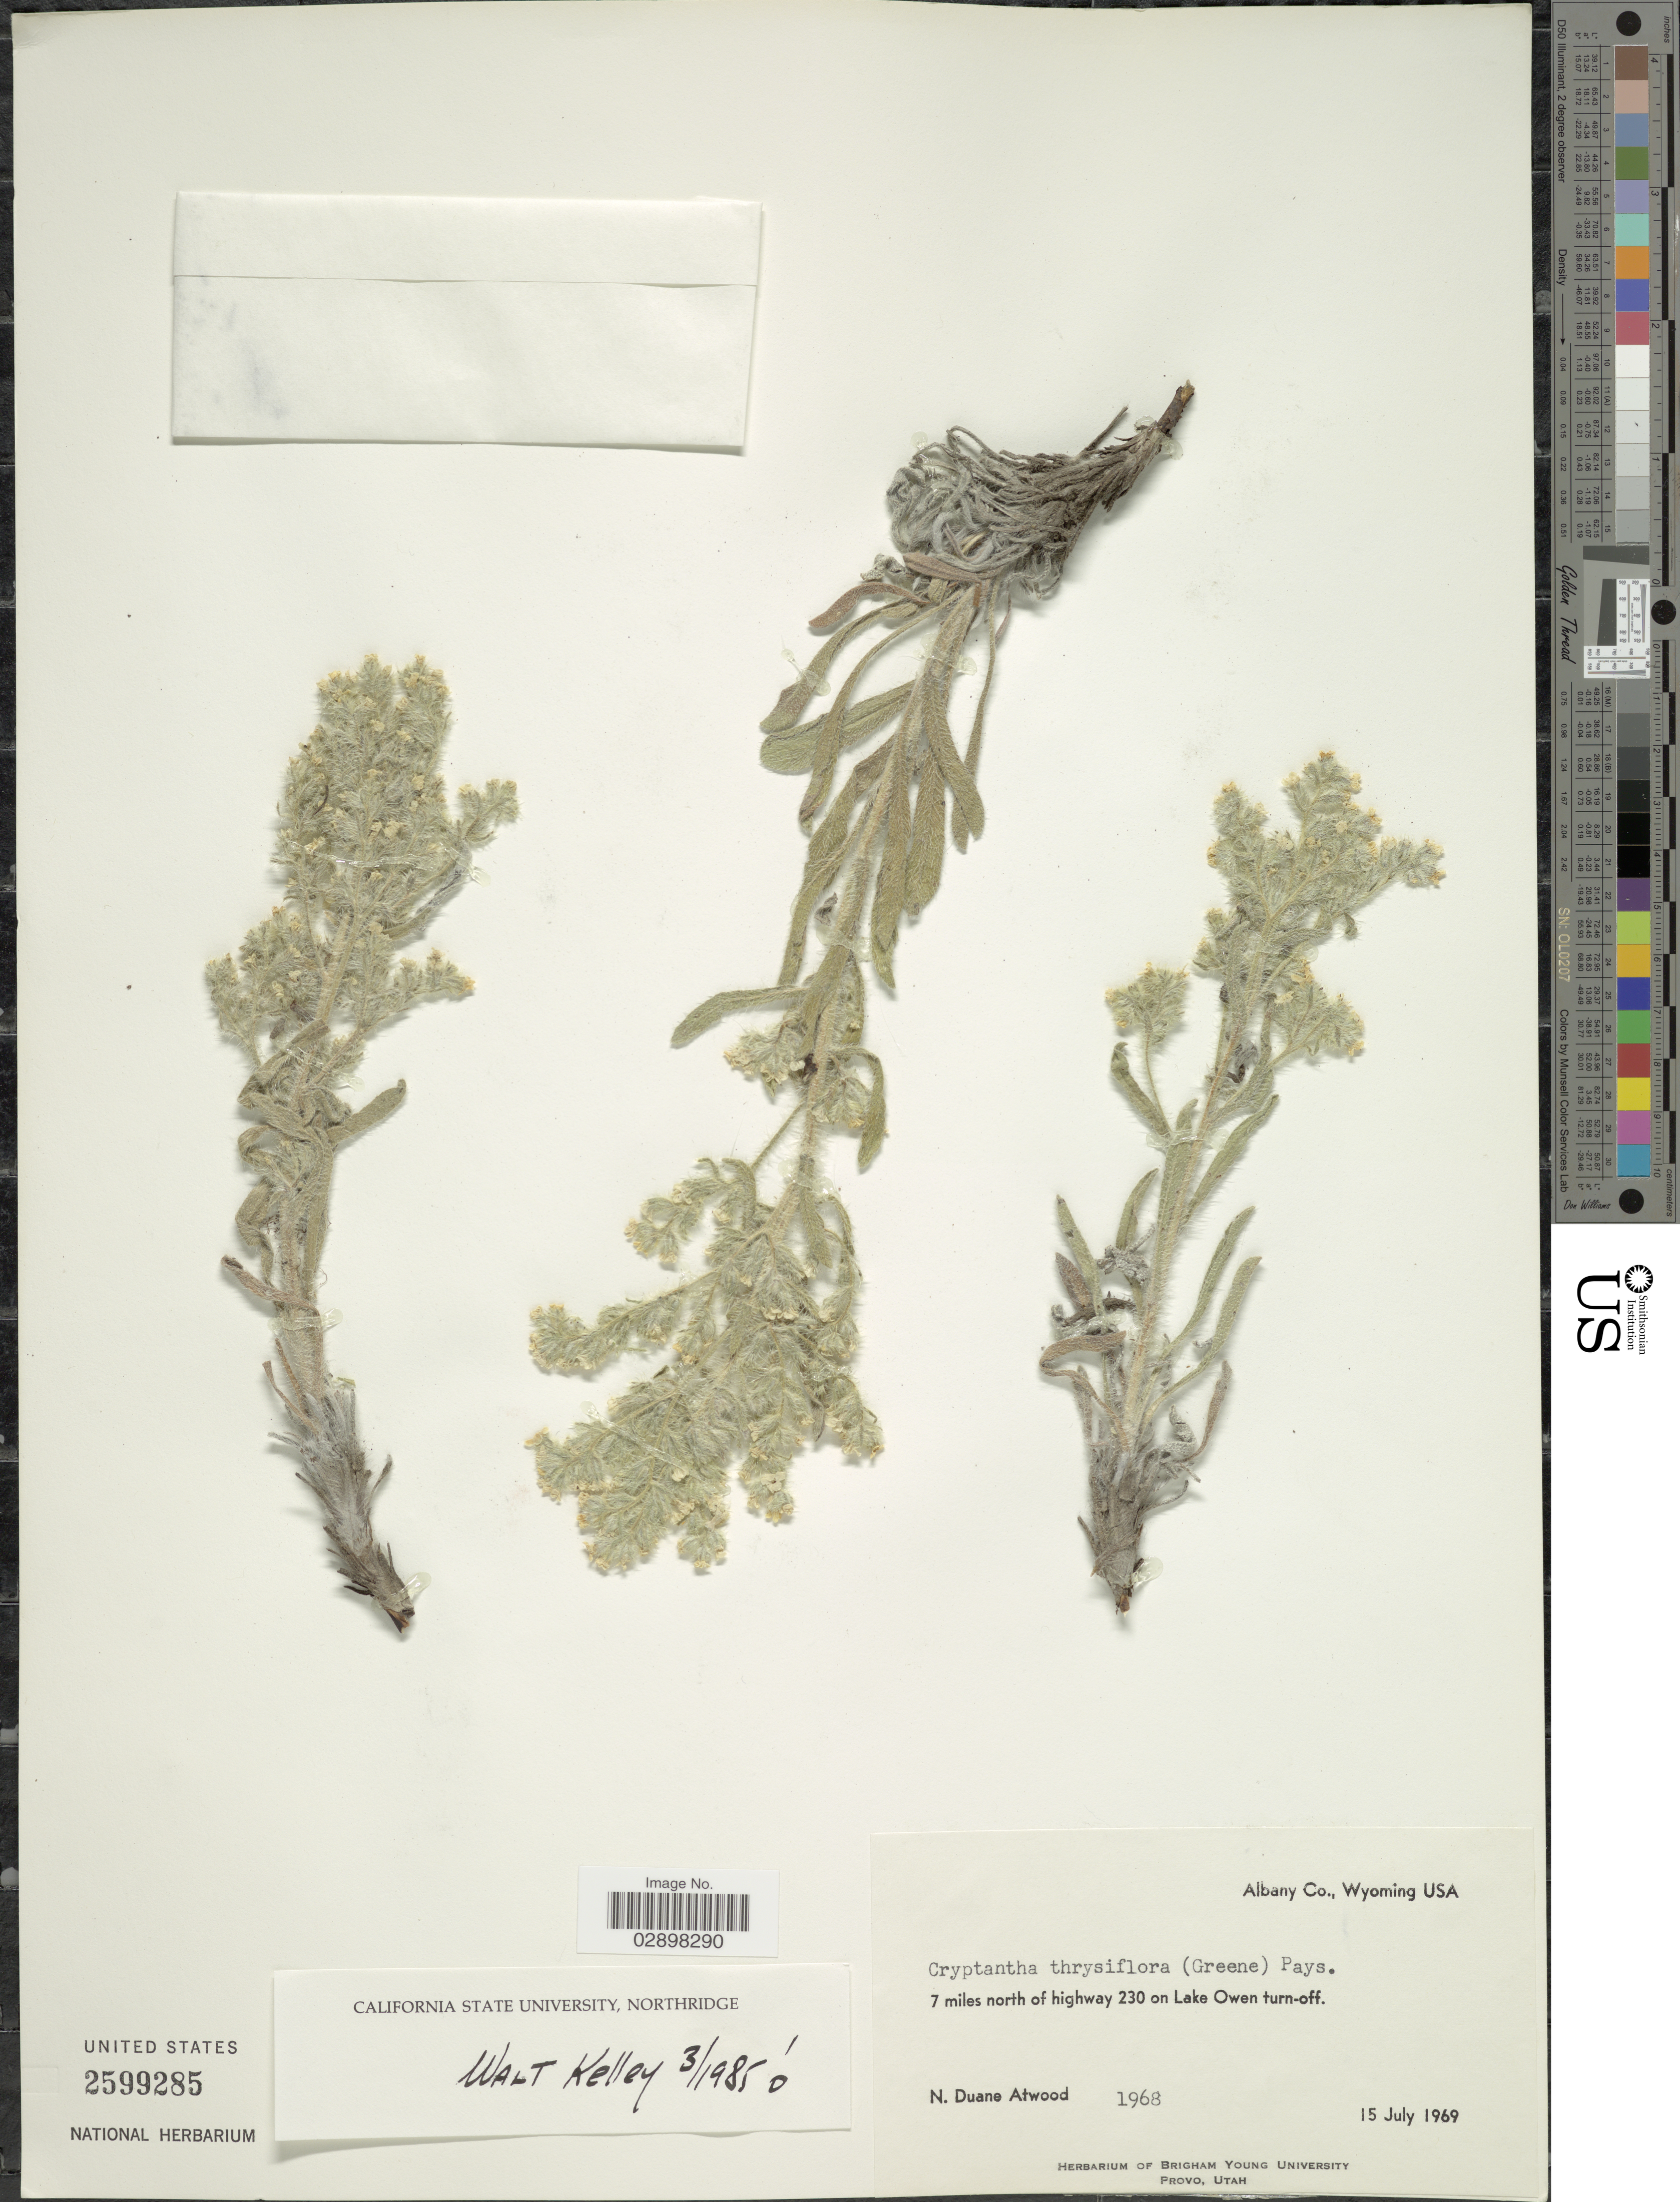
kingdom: Plantae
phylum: Tracheophyta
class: Magnoliopsida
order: Boraginales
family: Boraginaceae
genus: Cryptantha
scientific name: Cryptantha thyrsiflora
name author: (Greene) Payson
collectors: N. Atwood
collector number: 1968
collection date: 1969-07-15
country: United States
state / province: Wyoming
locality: Albany Co., 7 miles north of highway 230 on Lake Owen turn-off.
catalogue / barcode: US 2599285